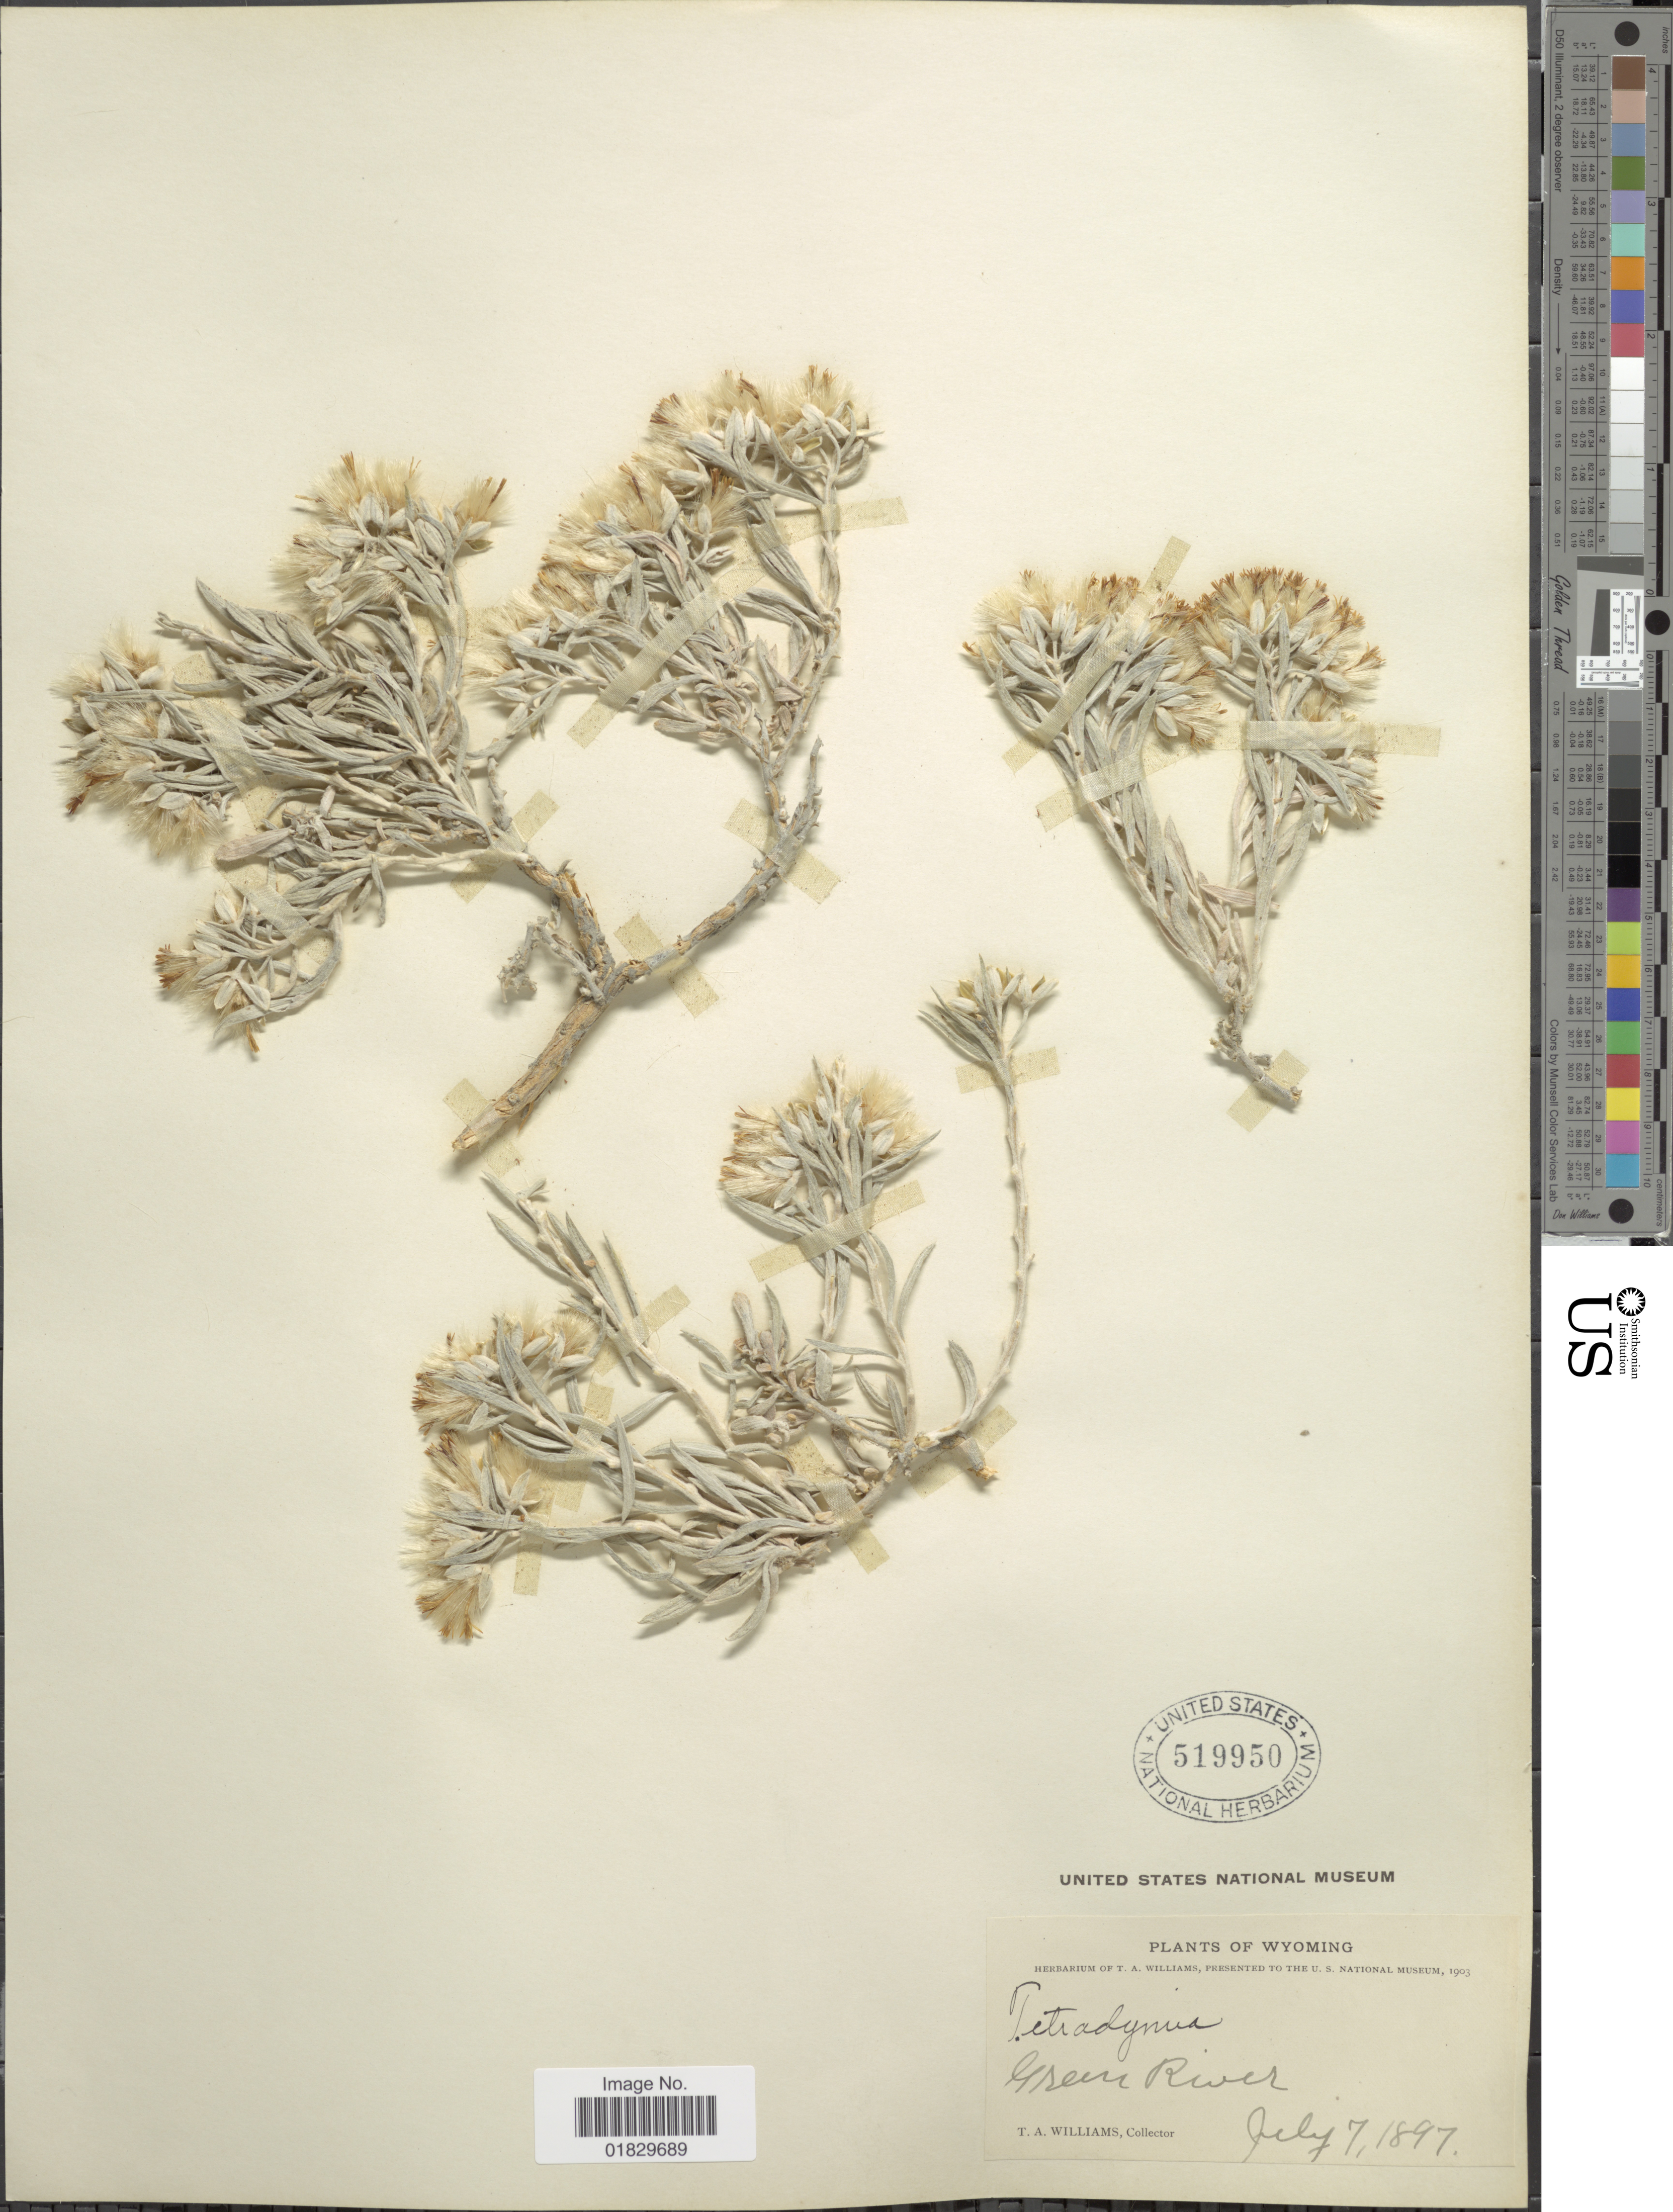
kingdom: Plantae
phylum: Tracheophyta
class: Magnoliopsida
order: Asterales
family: Asteraceae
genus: Tetradymia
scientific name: Tetradymia canescens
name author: DC.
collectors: T. A. Williams (herbarium)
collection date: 1897-07-07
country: United States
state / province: Wyoming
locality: Green River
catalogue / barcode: US 519950